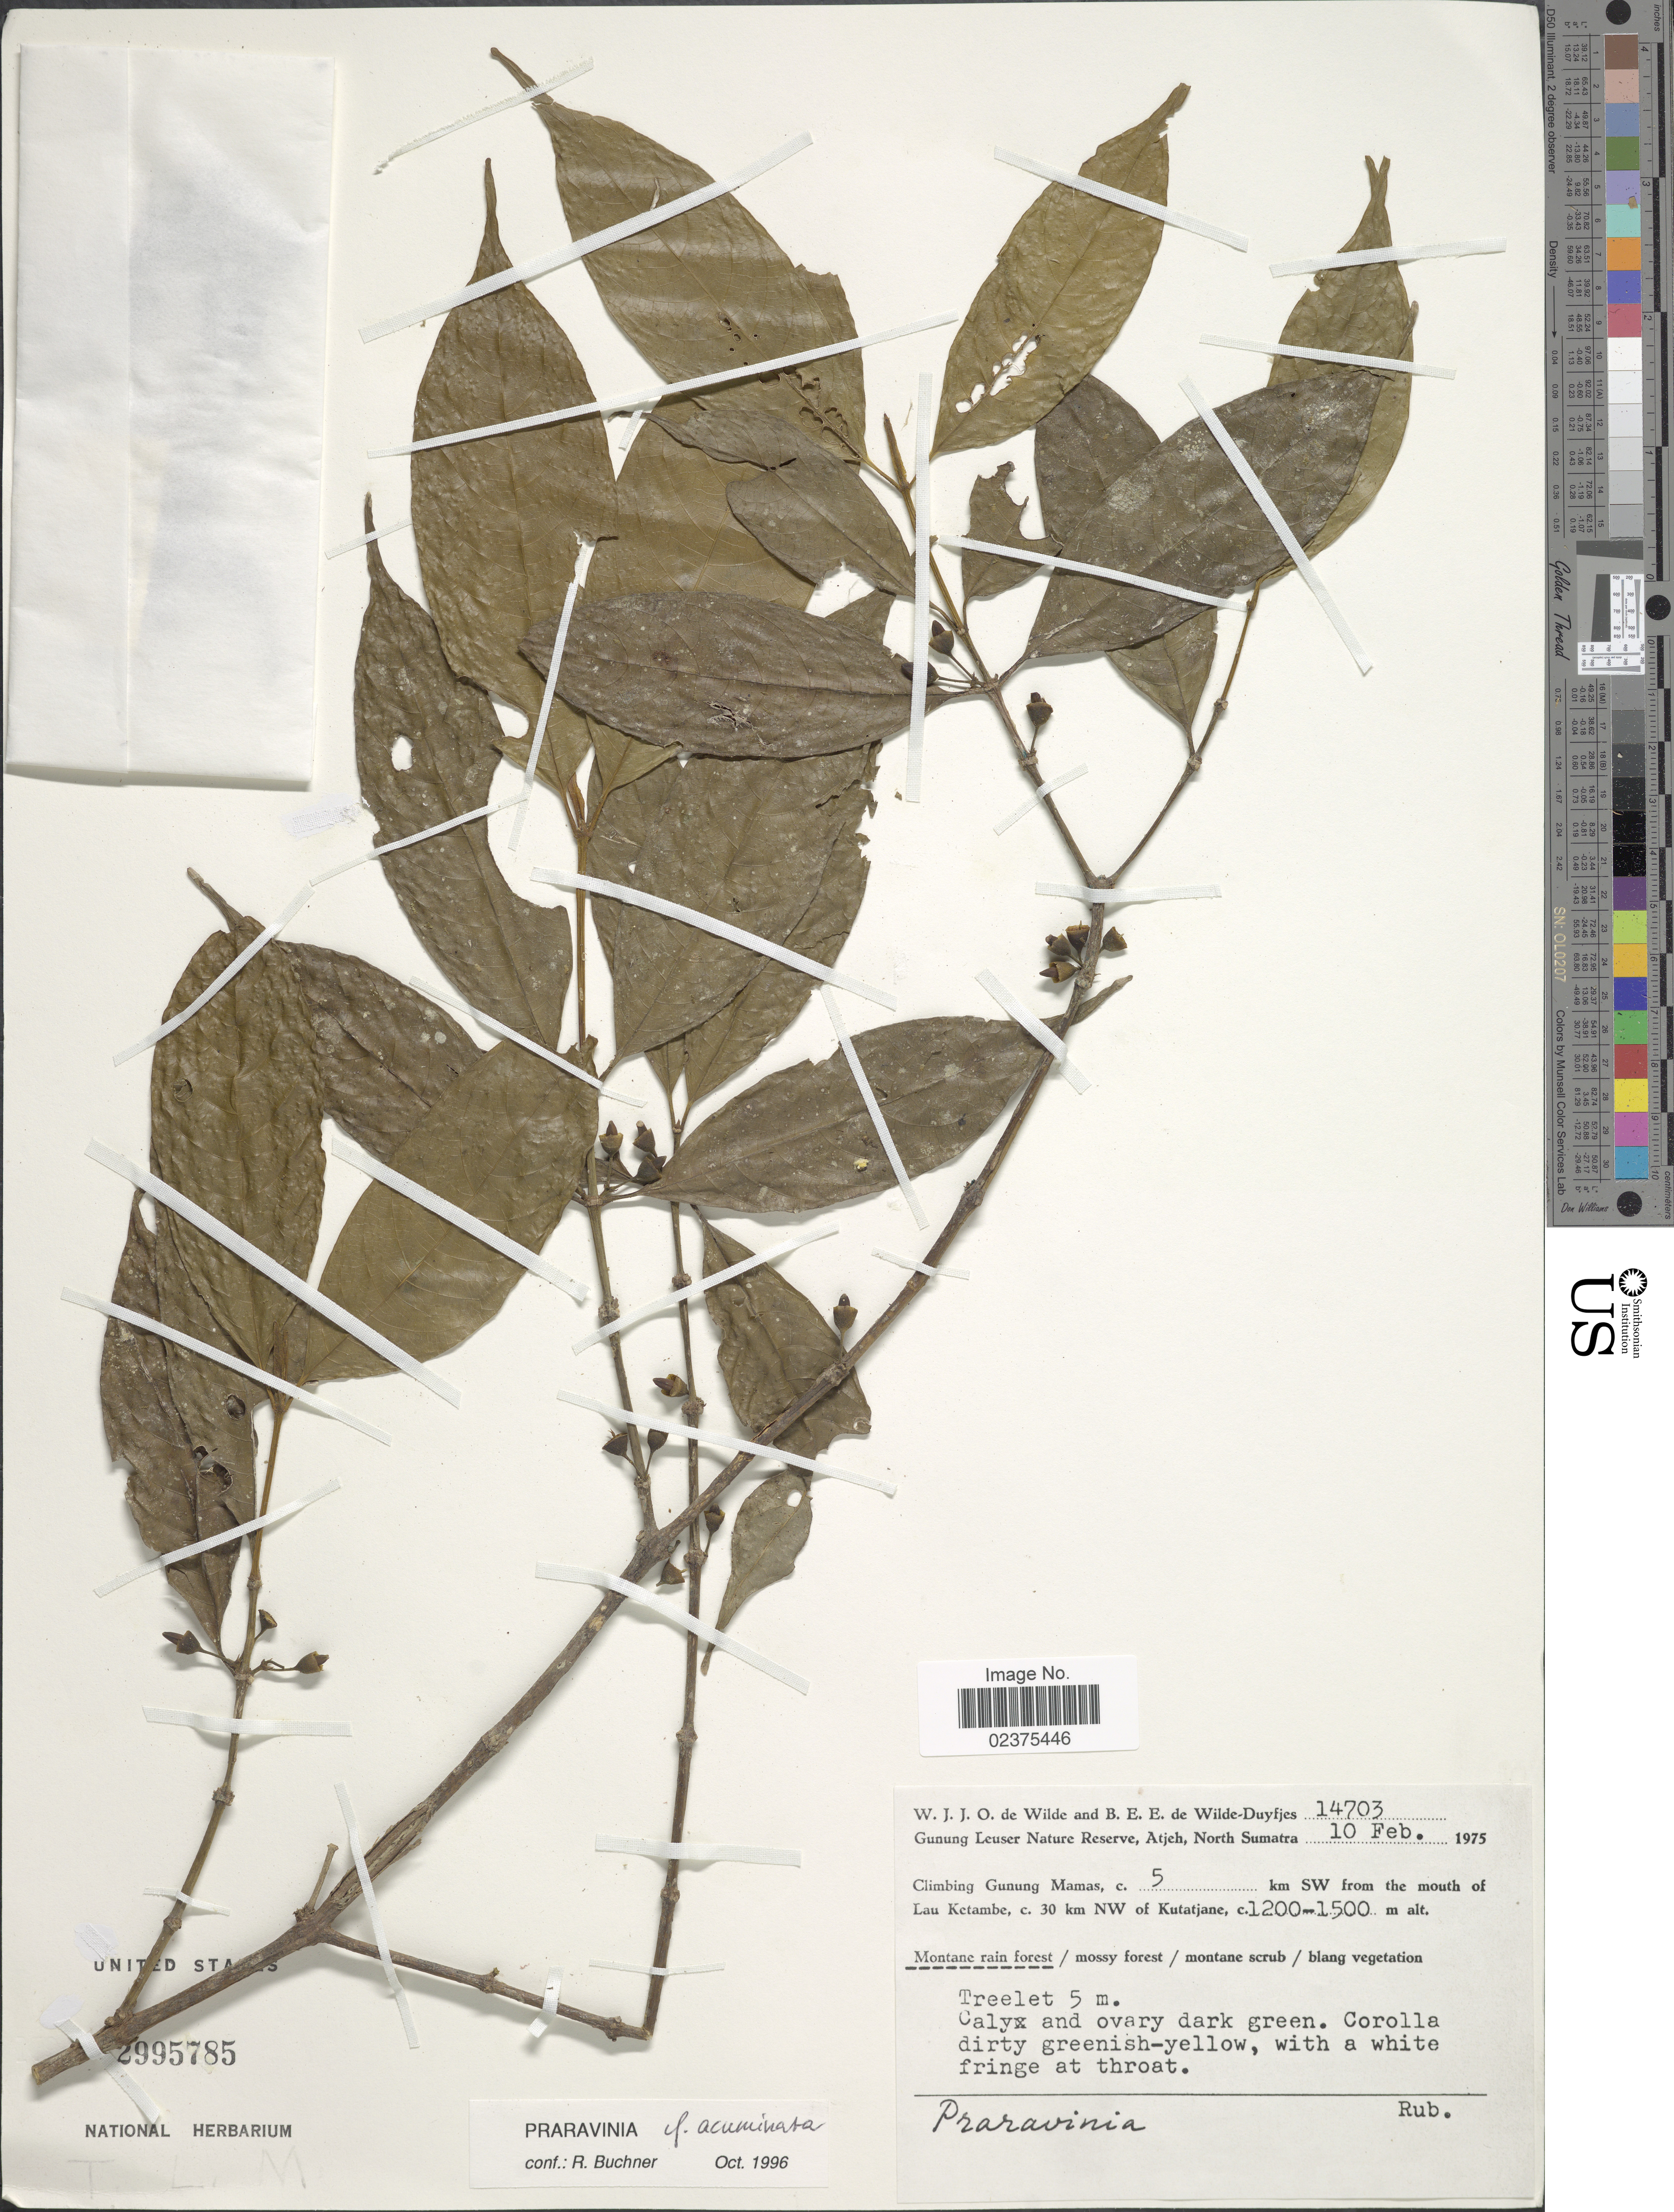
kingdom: Plantae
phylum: Tracheophyta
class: Magnoliopsida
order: Gentianales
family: Rubiaceae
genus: Praravinia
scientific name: Praravinia acuminata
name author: (Merr.) Bremek.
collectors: W. J. de Wilde & B. E. de Wilde-Duyfjes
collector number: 14703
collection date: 1975-02-10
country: Indonesia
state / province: Sumatra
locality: Gunung Leuser Nature Reserve, Atjeh North Sumatra, Climbing Gunung Mamas, 5 km SW from the mouth of Lau Ketambe, 30 km NW of Kutatjane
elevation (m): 1200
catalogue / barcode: US 2995785